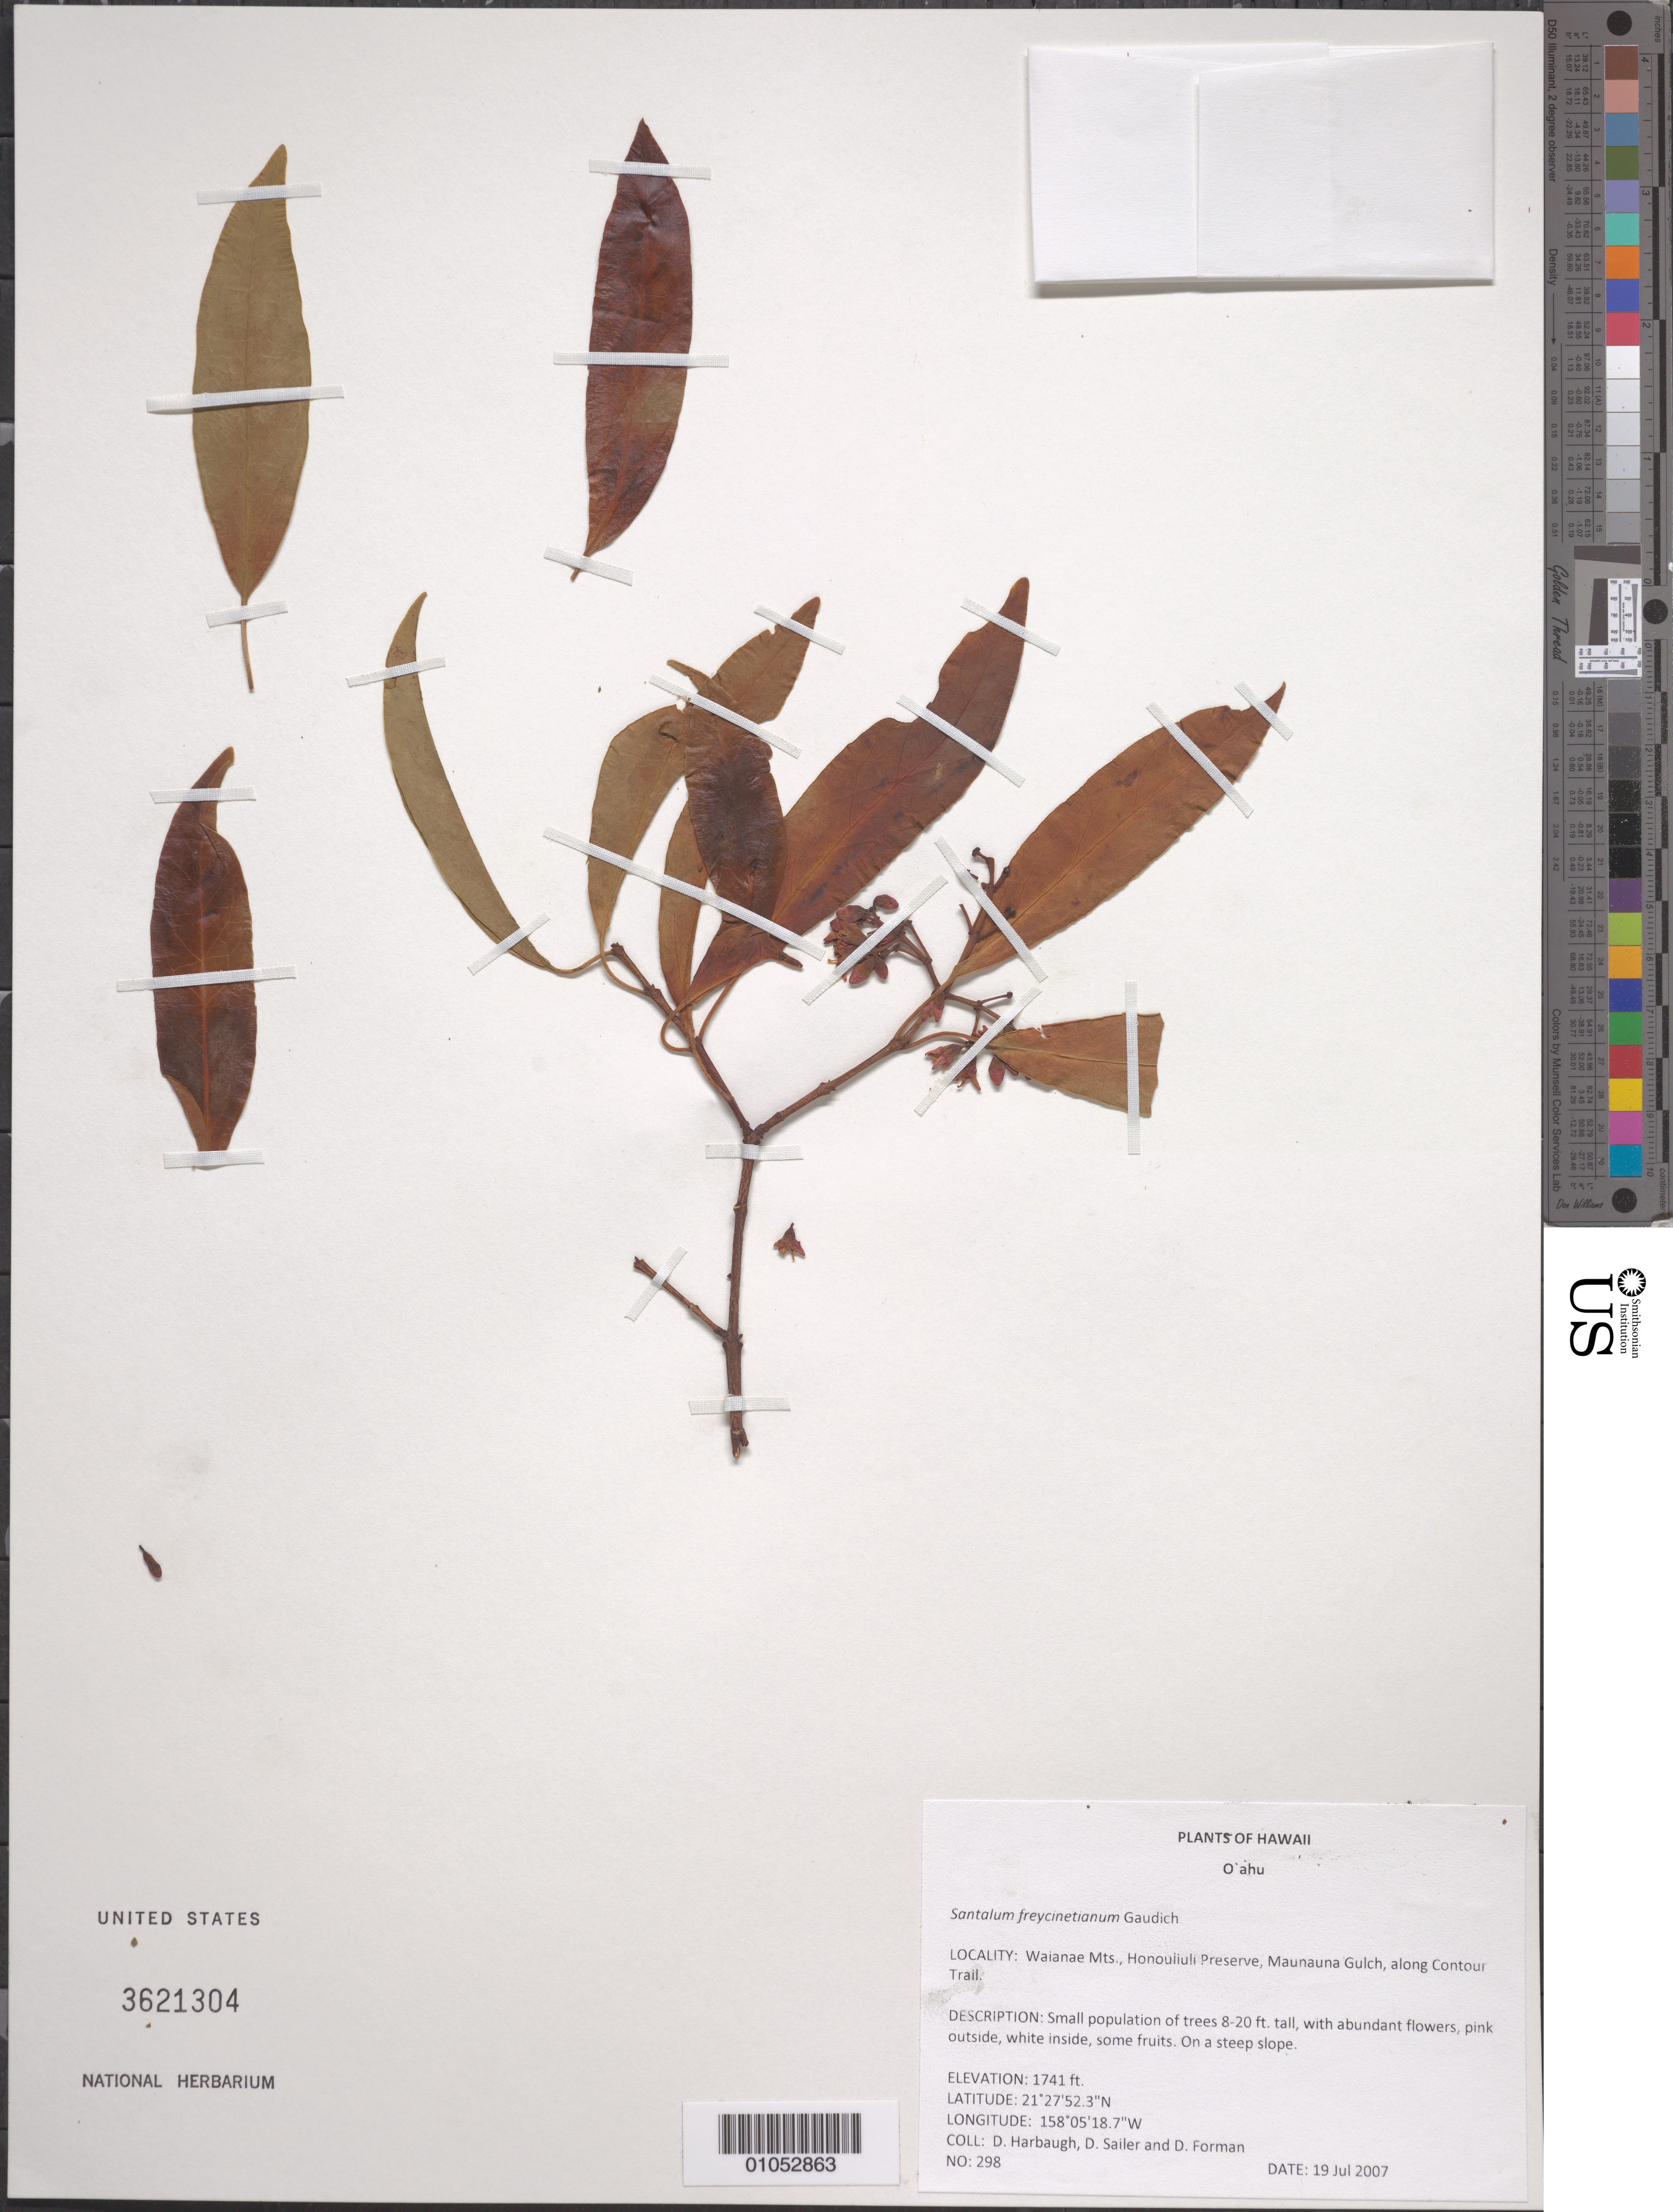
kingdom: Plantae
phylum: Tracheophyta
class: Magnoliopsida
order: Santalales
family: Santalaceae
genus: Santalum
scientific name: Santalum freycinetianum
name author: Gaudich.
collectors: D. Harbaugh, D. Sailer & D. Forman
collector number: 298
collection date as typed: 19 Jul 2007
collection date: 2007-07-19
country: United States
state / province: Hawaii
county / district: Honolulu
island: Oahu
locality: Waianae Mts., Honouliuli Preserve, Maunauna Gulch, along Contour Trail.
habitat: On a steep slope.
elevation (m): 531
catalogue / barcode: US 3621304